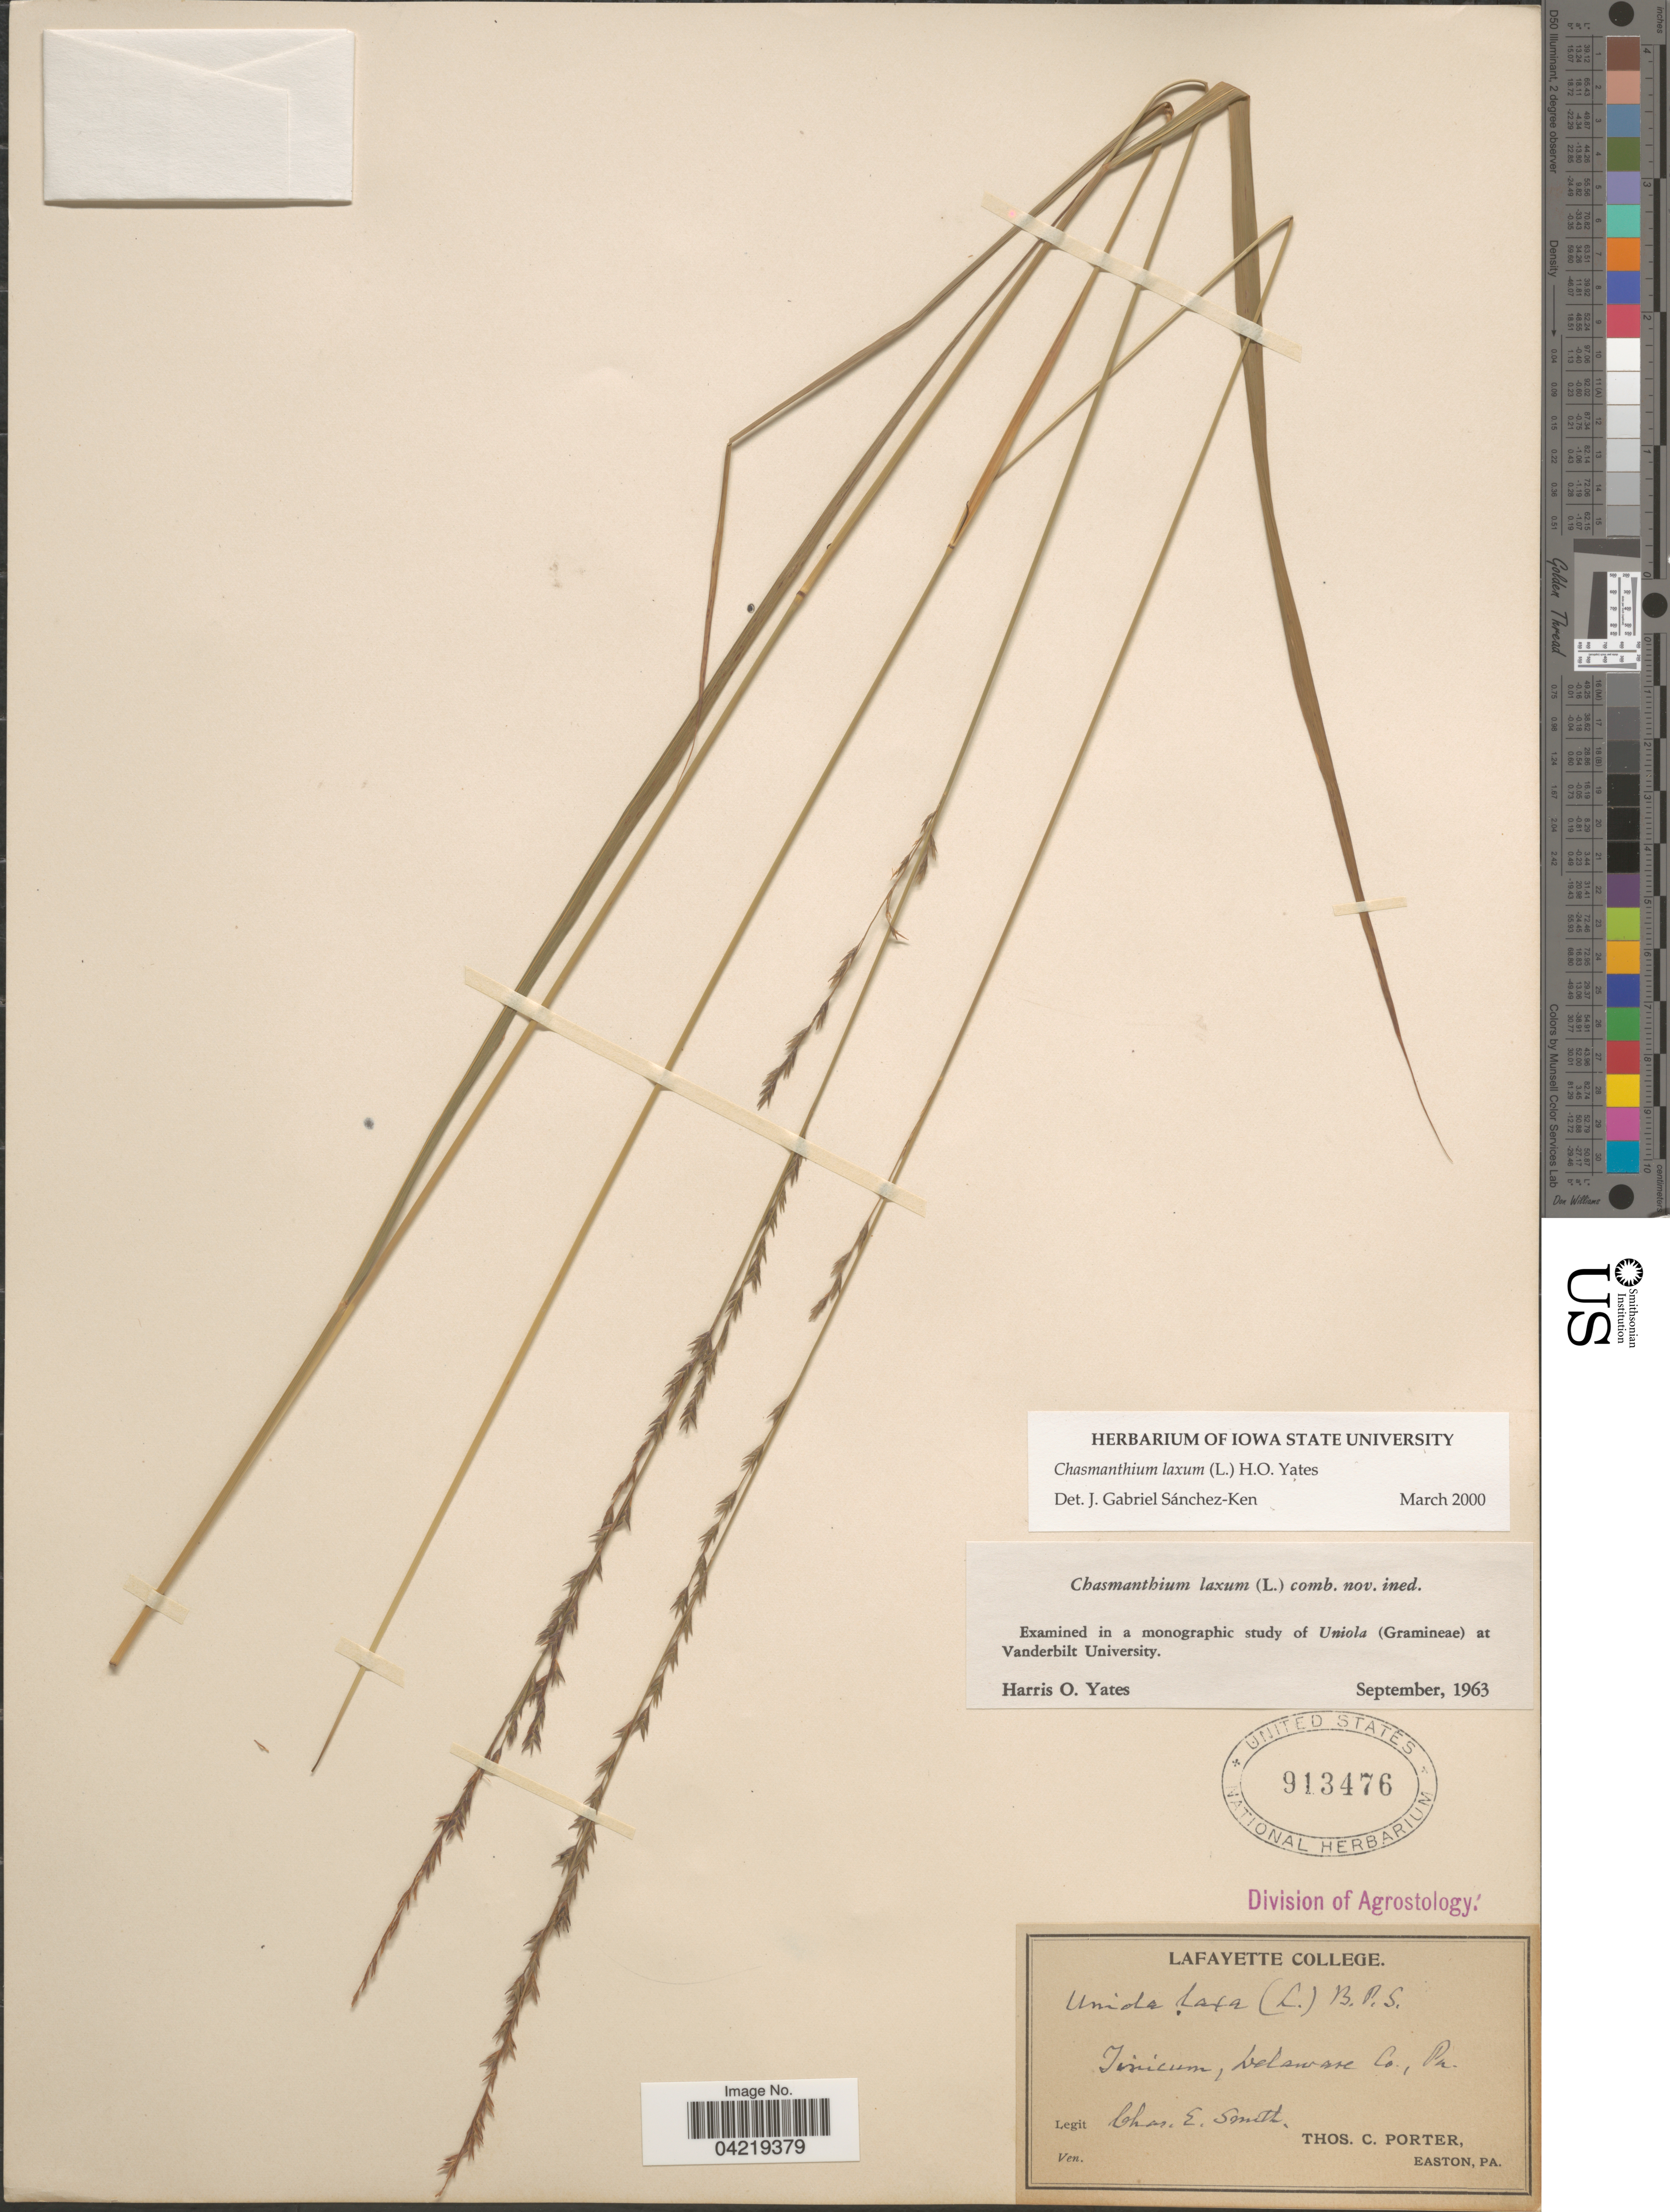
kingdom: Plantae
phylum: Tracheophyta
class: Liliopsida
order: Poales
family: Poaceae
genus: Chasmanthium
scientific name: Chasmanthium laxum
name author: (L.) H.O. Yates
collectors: C. E. Smith Jr.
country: United States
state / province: Pennsylvania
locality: Tinicum, Delaware Co.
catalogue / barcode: US 913476